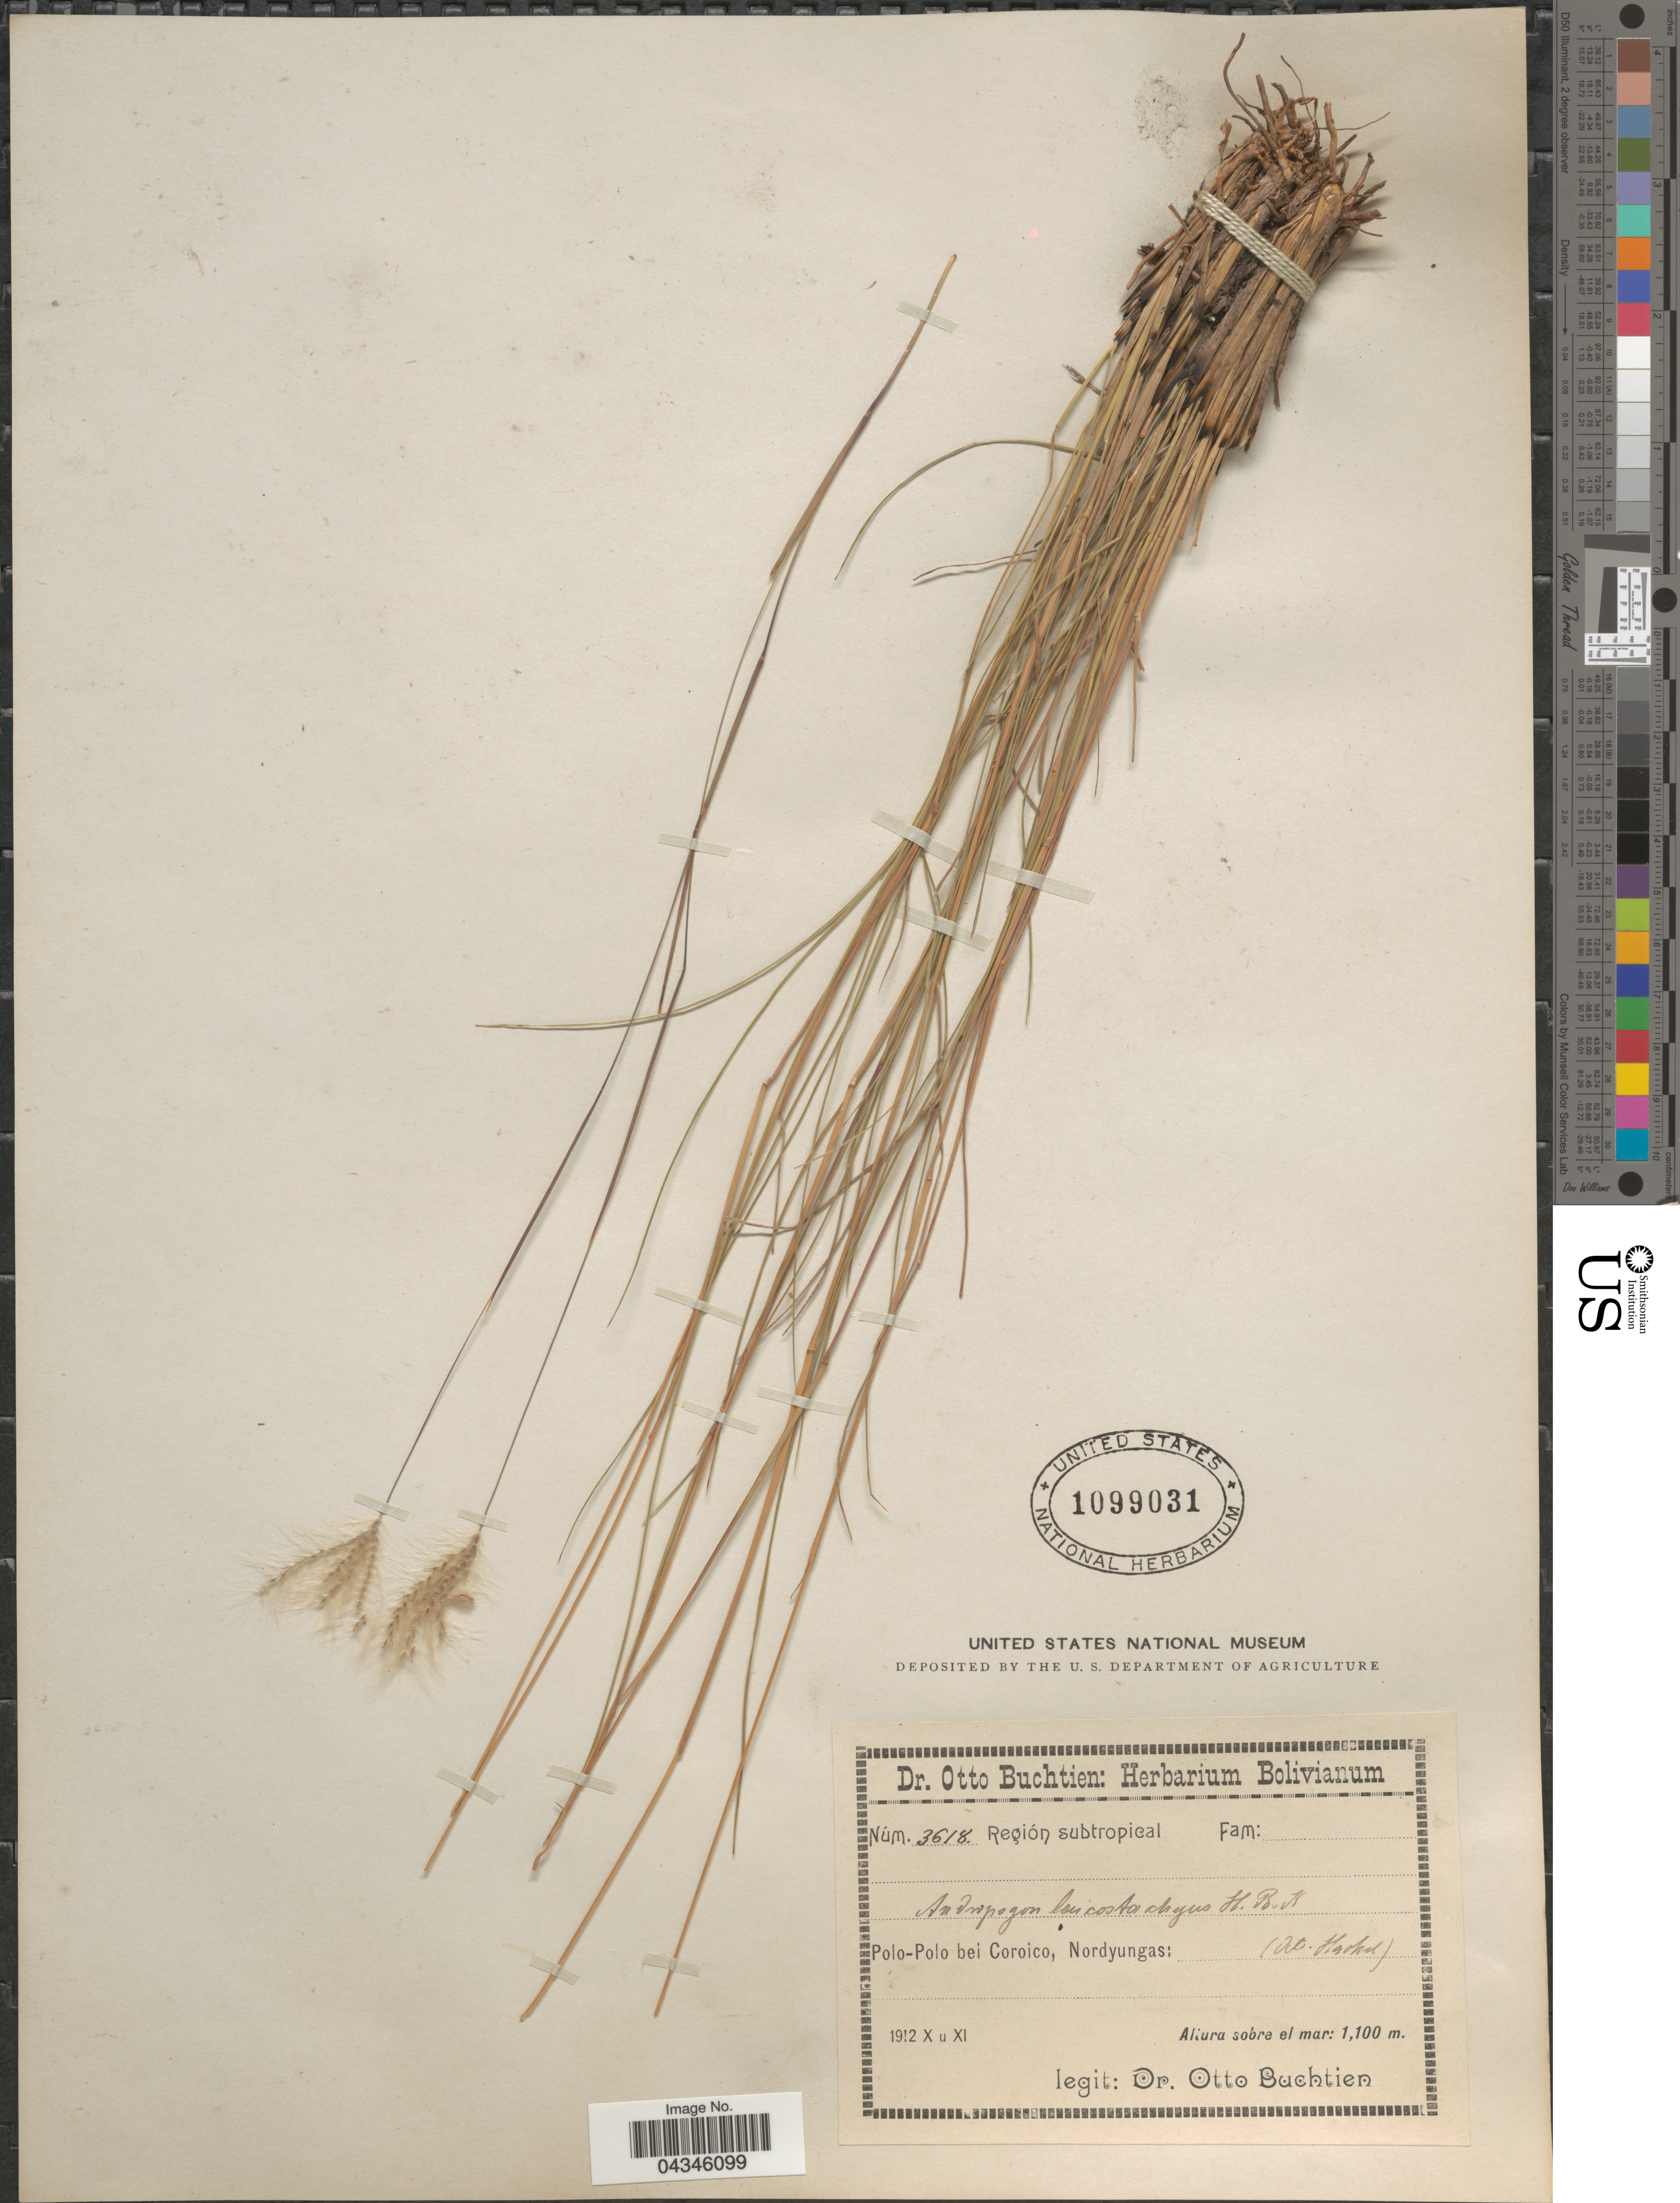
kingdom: Plantae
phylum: Tracheophyta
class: Liliopsida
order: Poales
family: Poaceae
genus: Andropogon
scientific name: Andropogon leucostachyus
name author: Kunth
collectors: O. Buchtien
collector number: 3618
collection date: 1912-10/1912-11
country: Bolivia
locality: Región subtropical. Polo-Polo bei Coroico, Nordyungas.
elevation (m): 1100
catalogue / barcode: US 1099031